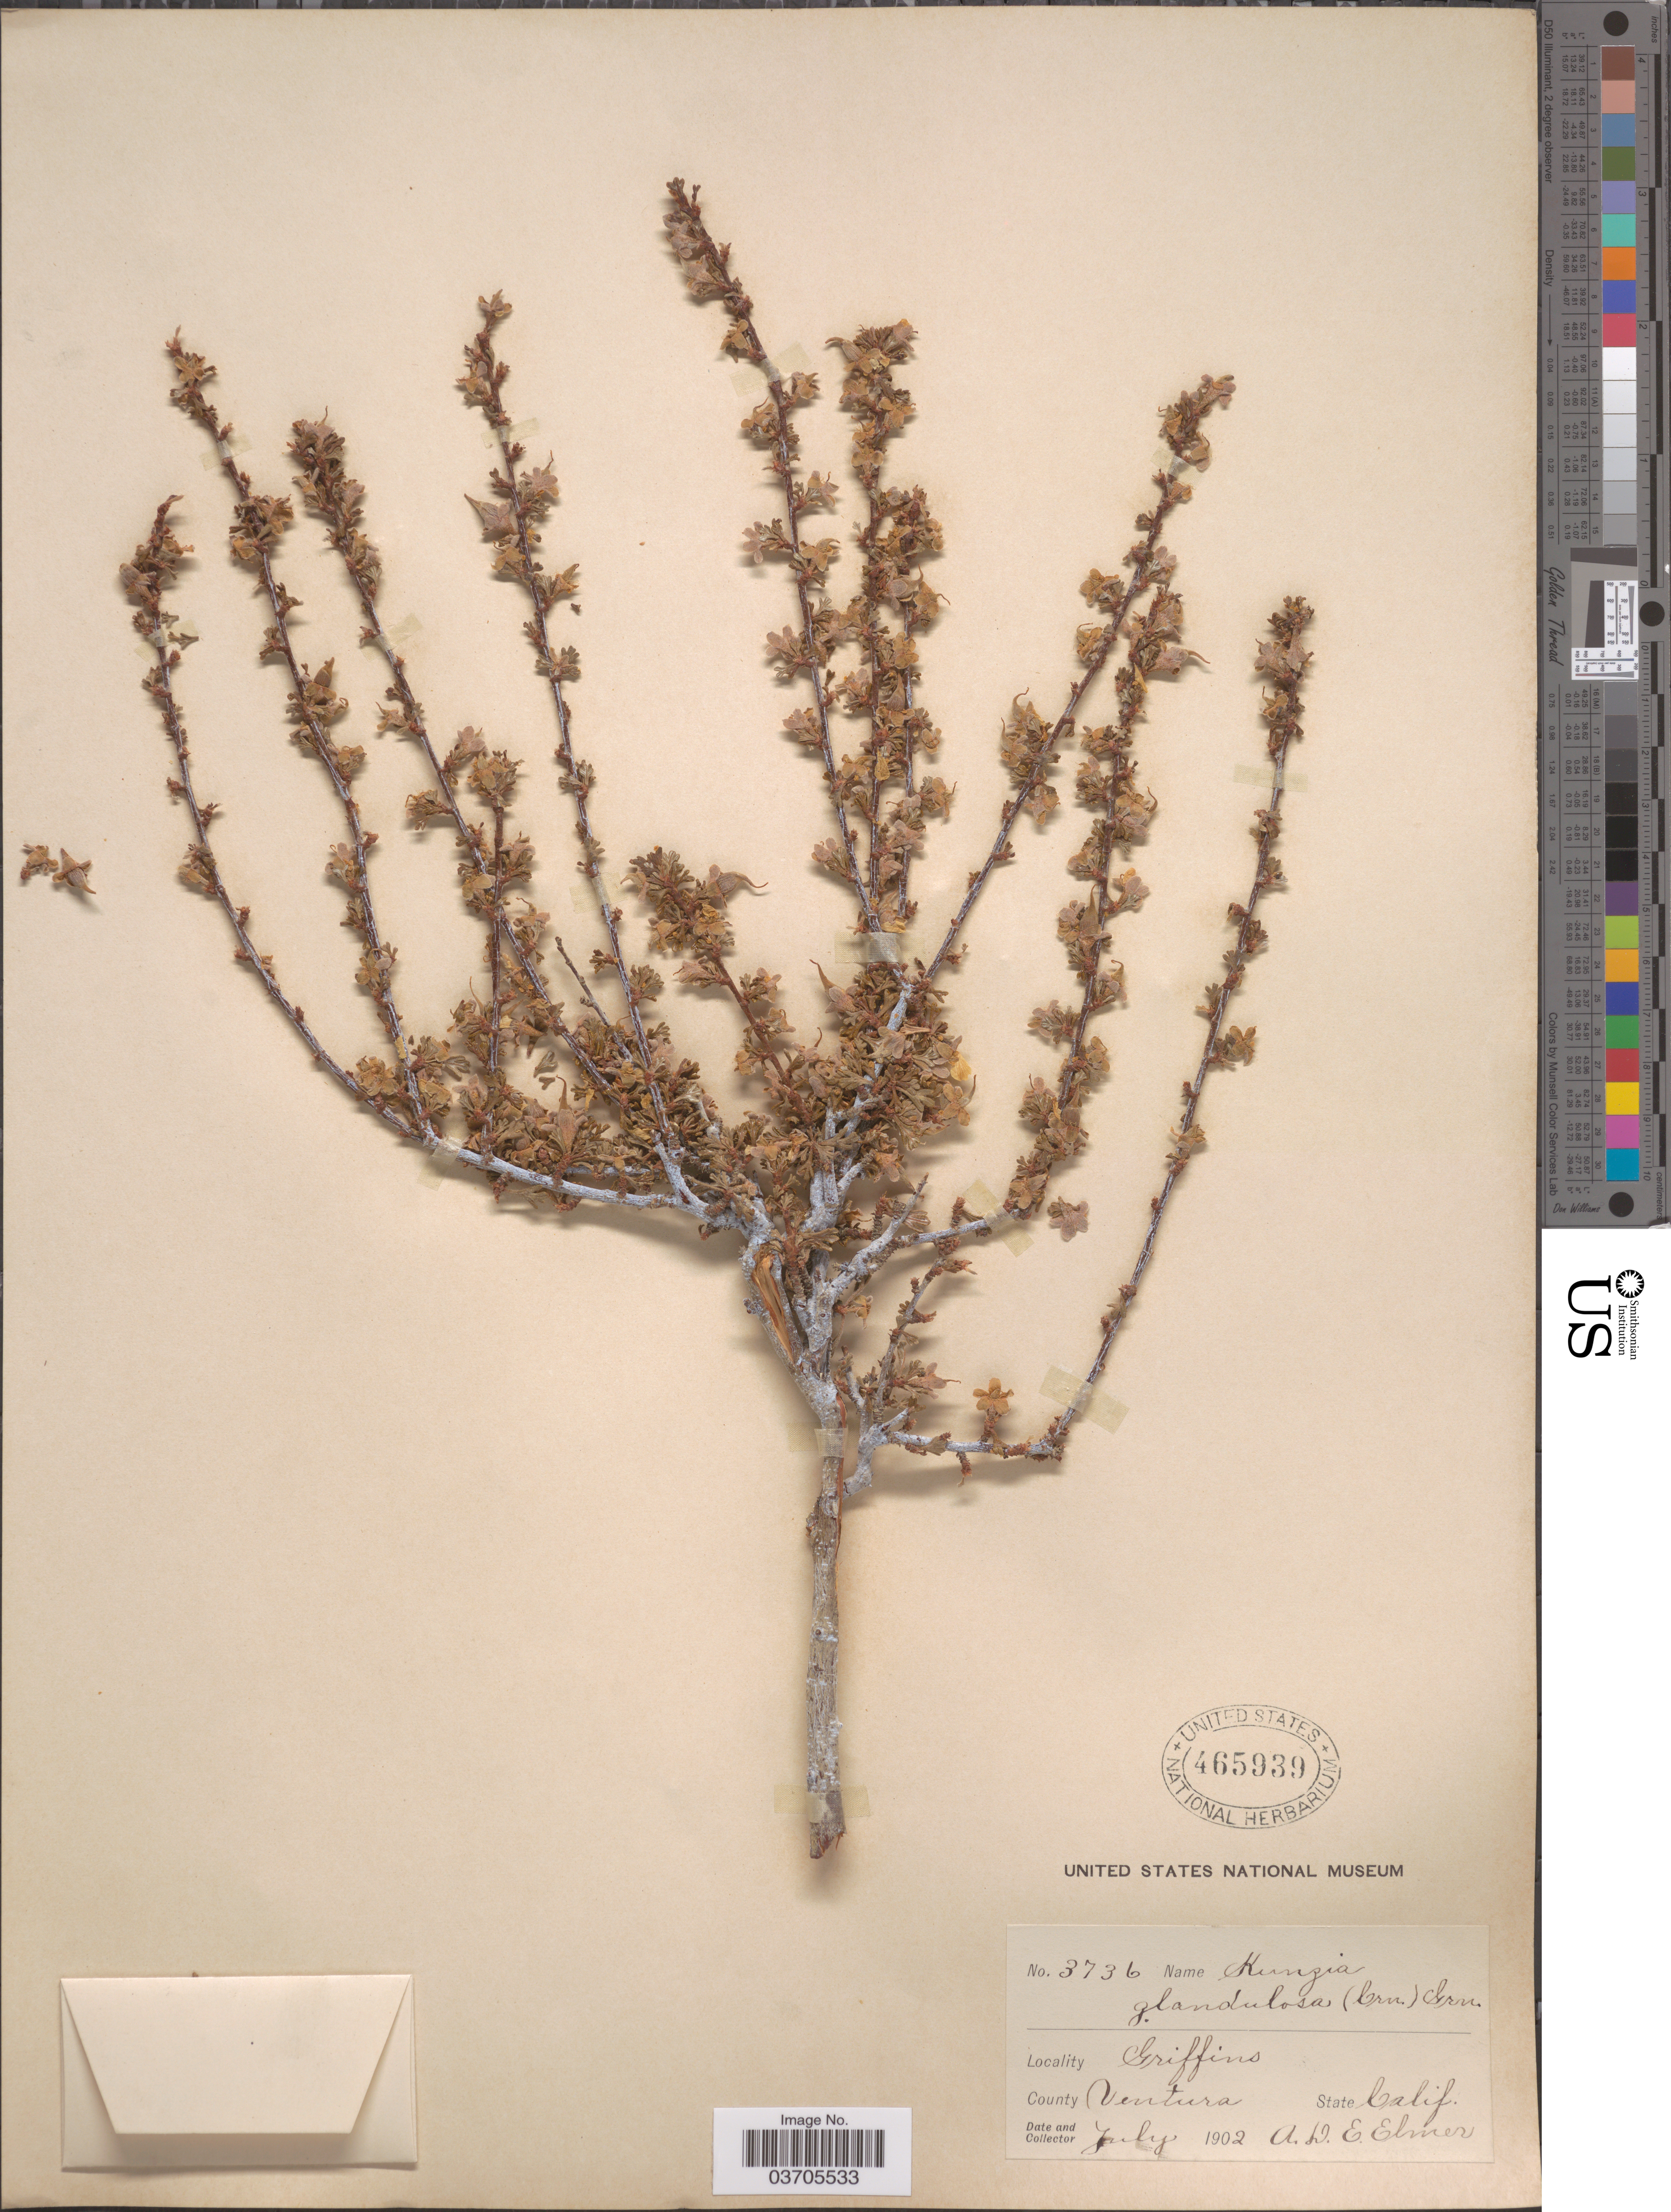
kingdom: Plantae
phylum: Tracheophyta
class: Magnoliopsida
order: Rosales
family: Rosaceae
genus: Purshia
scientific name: Purshia glandulosa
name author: Curran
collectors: A. D. E. Elmer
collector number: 3736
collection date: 1902-07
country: United States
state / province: California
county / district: Ventura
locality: Griffins. County Ventura.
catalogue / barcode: US 465939